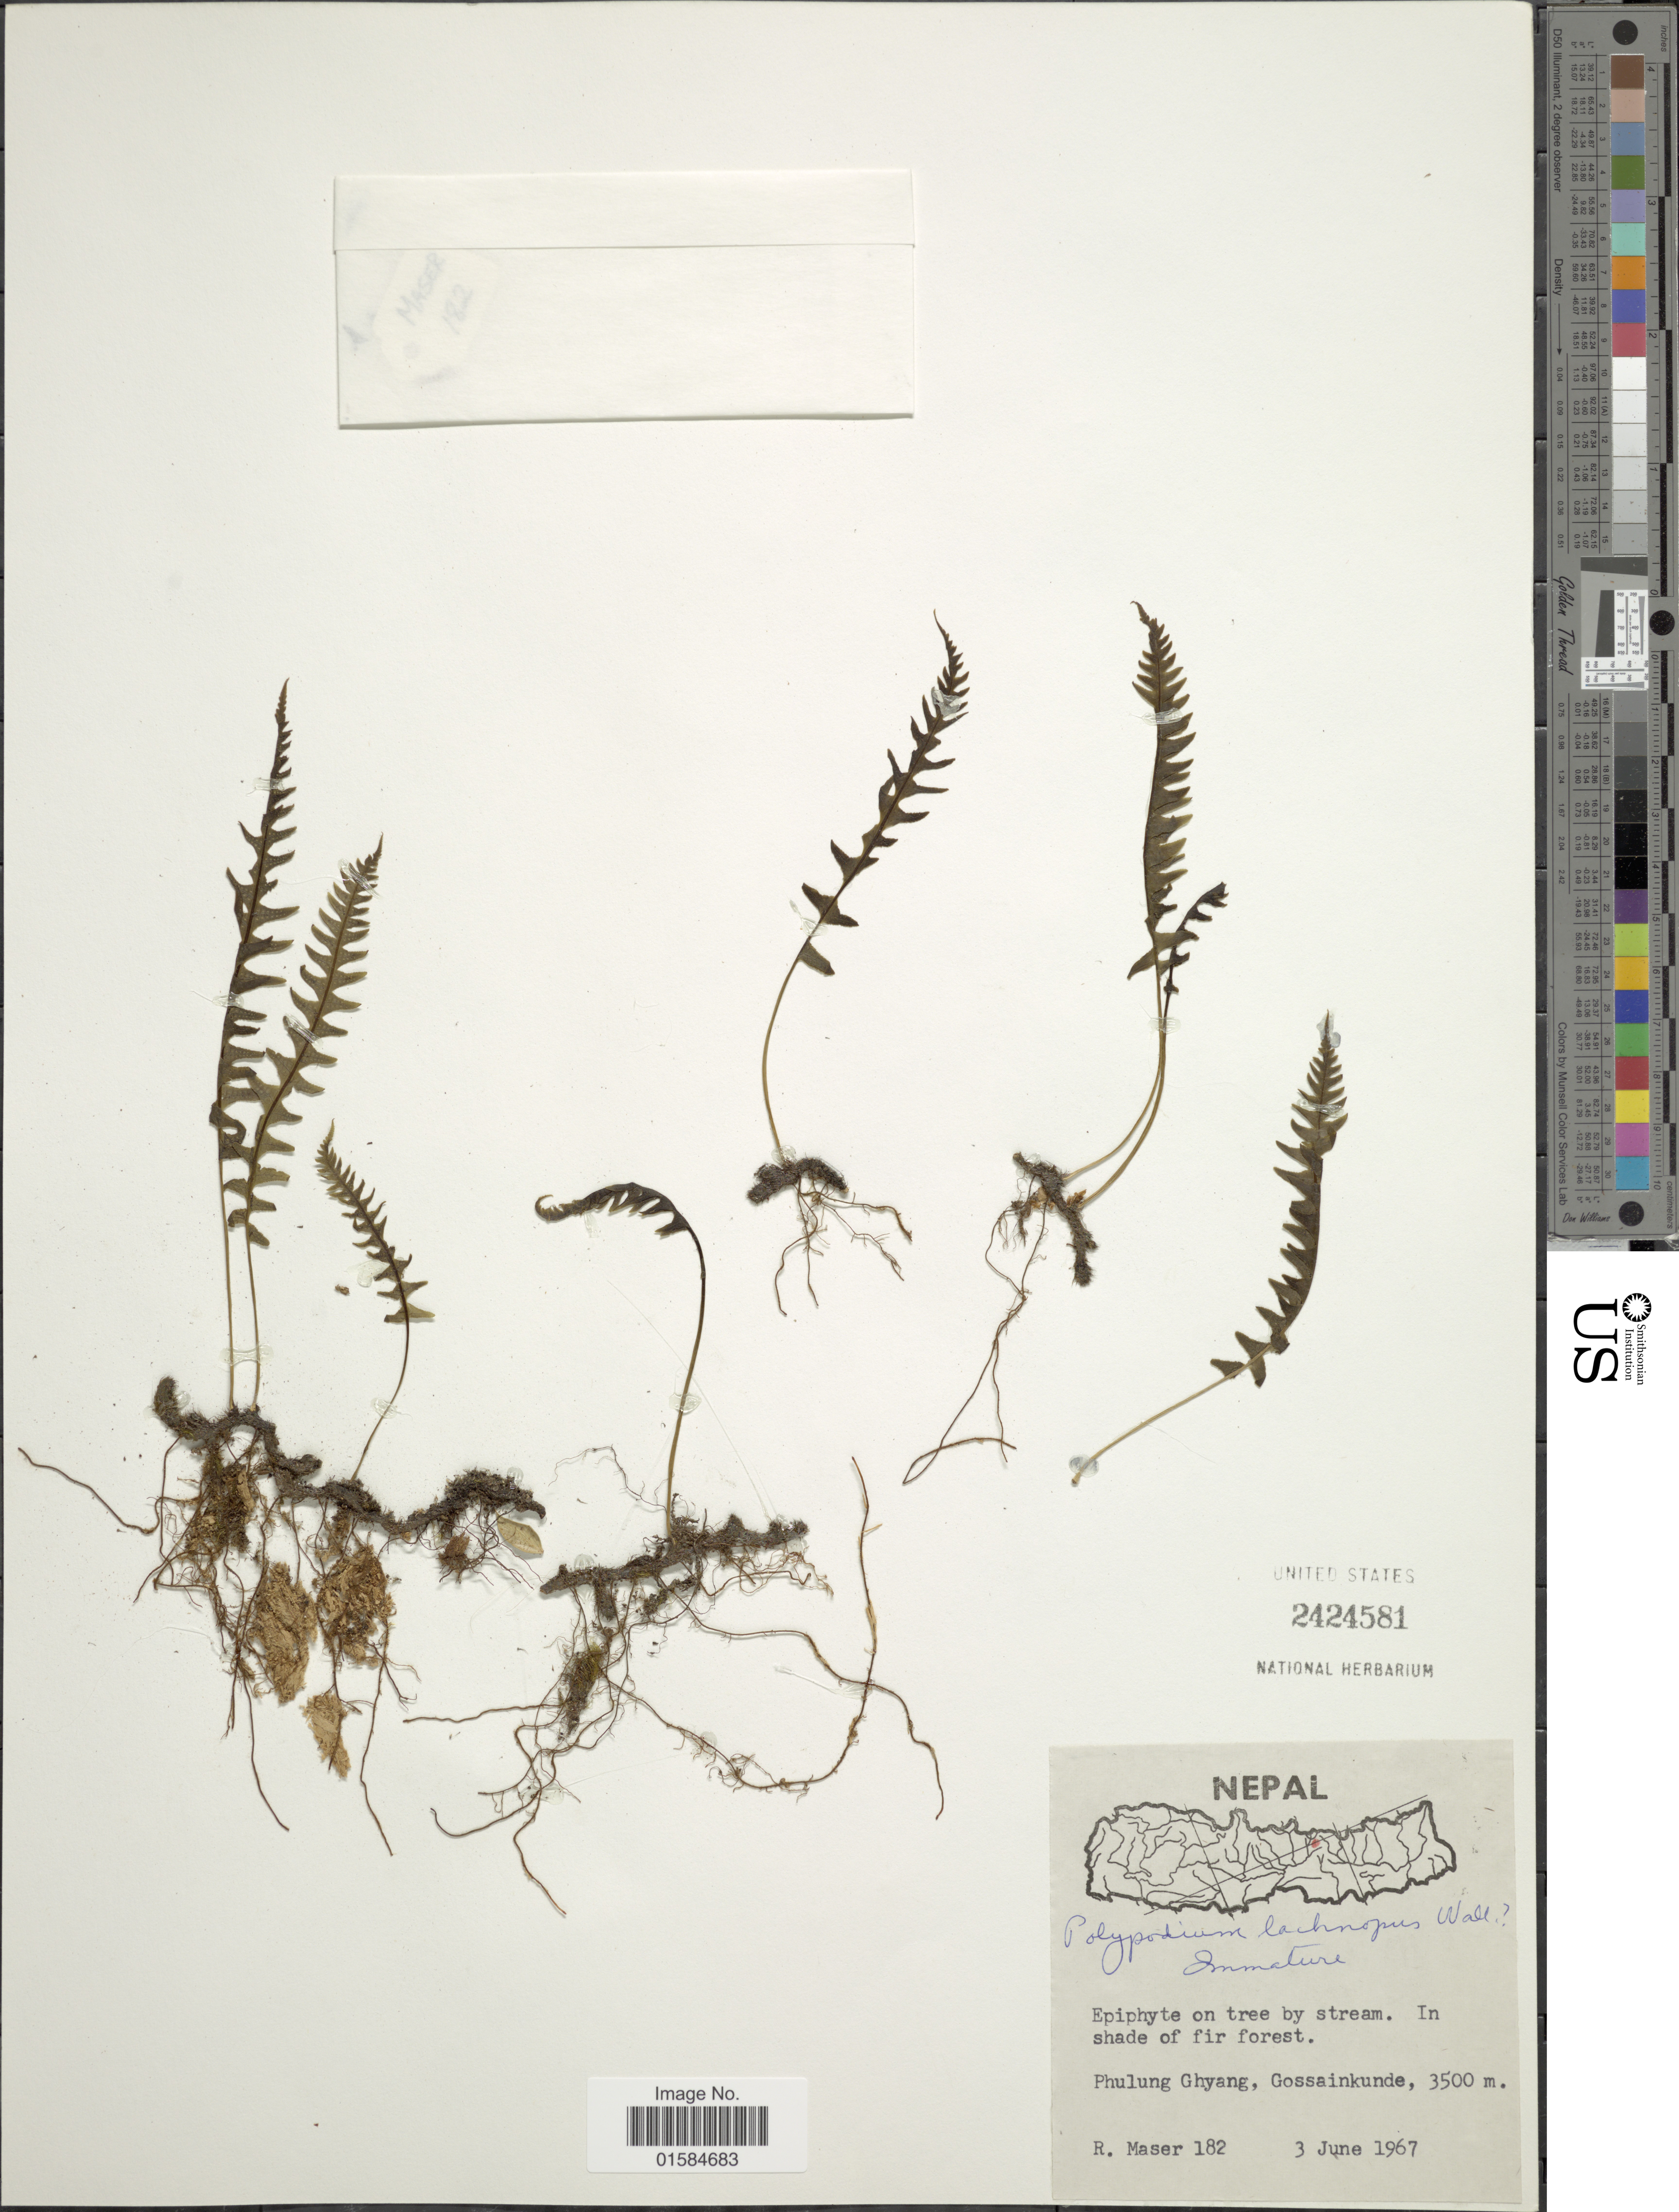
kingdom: Plantae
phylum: Tracheophyta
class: Polypodiopsida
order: Polypodiales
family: Polypodiaceae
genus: Goniophlebium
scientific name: Goniophlebium lachnopus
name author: (Wall. ex Hook.) J. Sm.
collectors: R. Maser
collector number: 182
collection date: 1967-06-03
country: Nepal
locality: Phulung Ghyang, Gossainkunde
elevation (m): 3500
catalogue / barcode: US 2424581